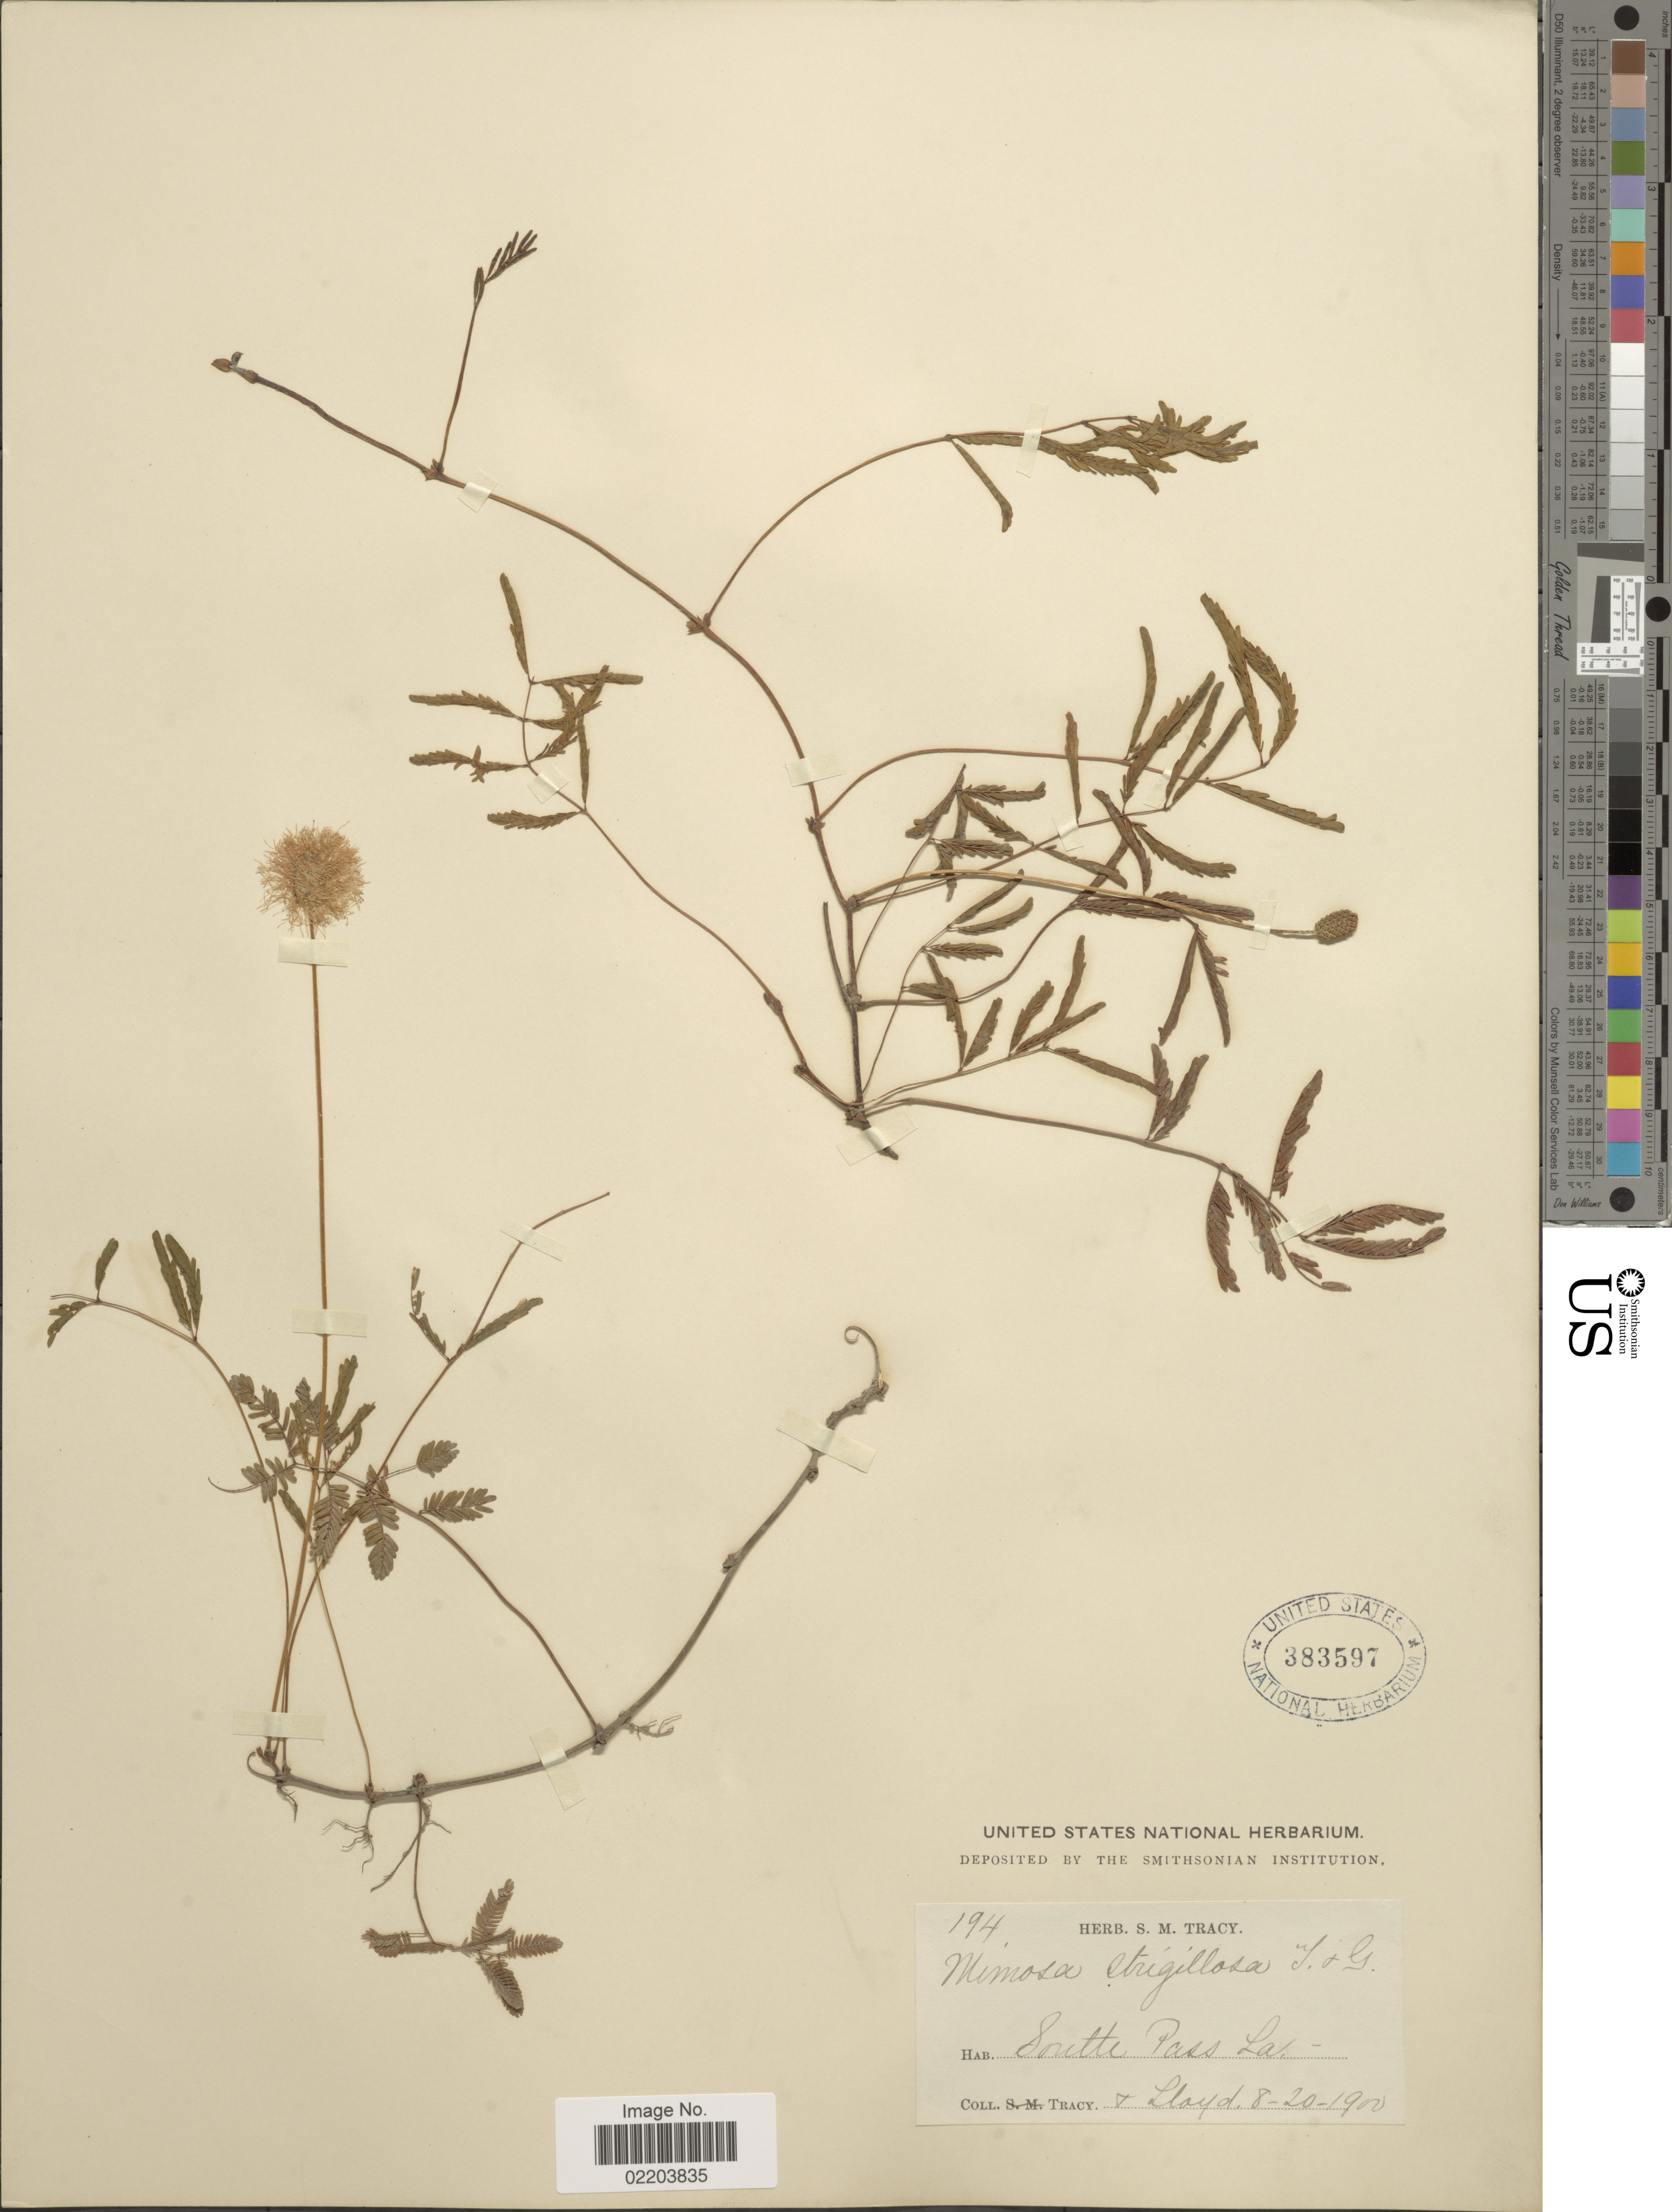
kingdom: Plantae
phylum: Tracheophyta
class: Magnoliopsida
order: Fabales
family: Fabaceae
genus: Mimosa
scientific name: Mimosa strigillosa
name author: Torr. & A. Gray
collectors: -. Tracy & -- Lloyd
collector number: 194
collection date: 1900-08-20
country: United States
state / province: Louisiana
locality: South Pass La.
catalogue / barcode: US 383597